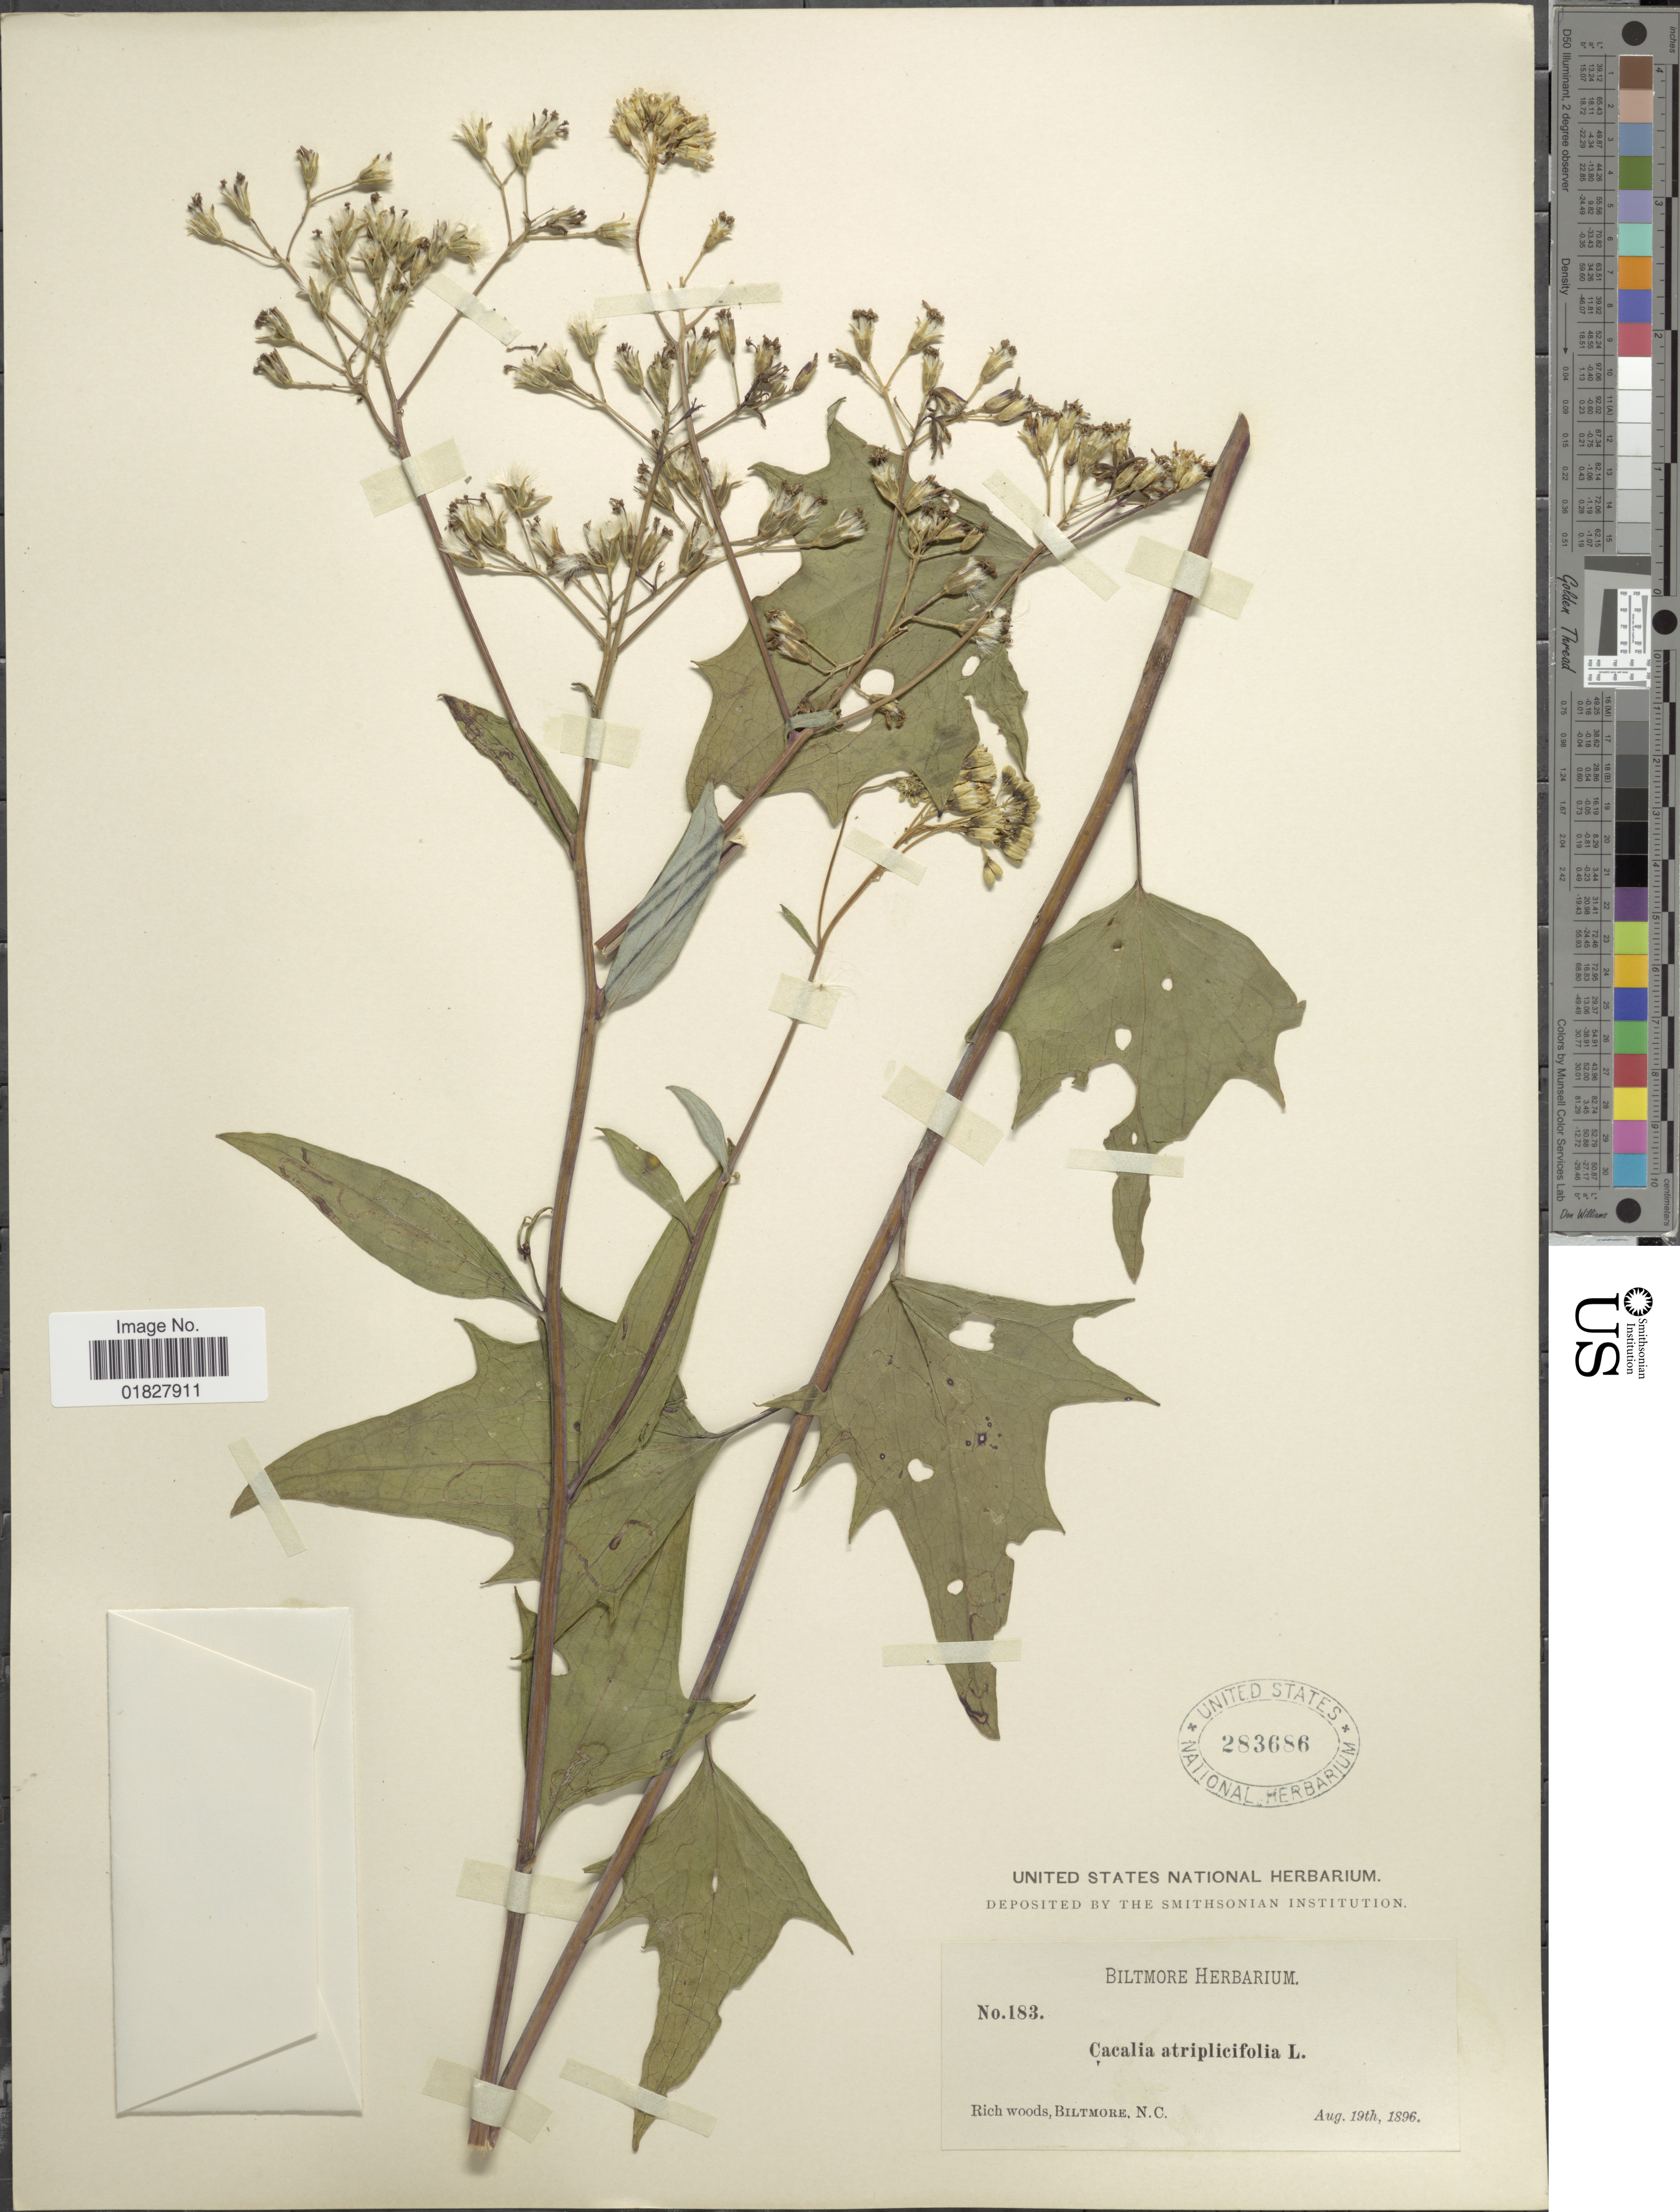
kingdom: Plantae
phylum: Tracheophyta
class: Magnoliopsida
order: Asterales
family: Asteraceae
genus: Arnoglossum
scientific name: Arnoglossum atriplicifolium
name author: (L.) H. Rob.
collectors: ex herb. Biltmore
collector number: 183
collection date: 1896-08-19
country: United States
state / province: North Carolina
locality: Biltmore, N. C.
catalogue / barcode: US 283686